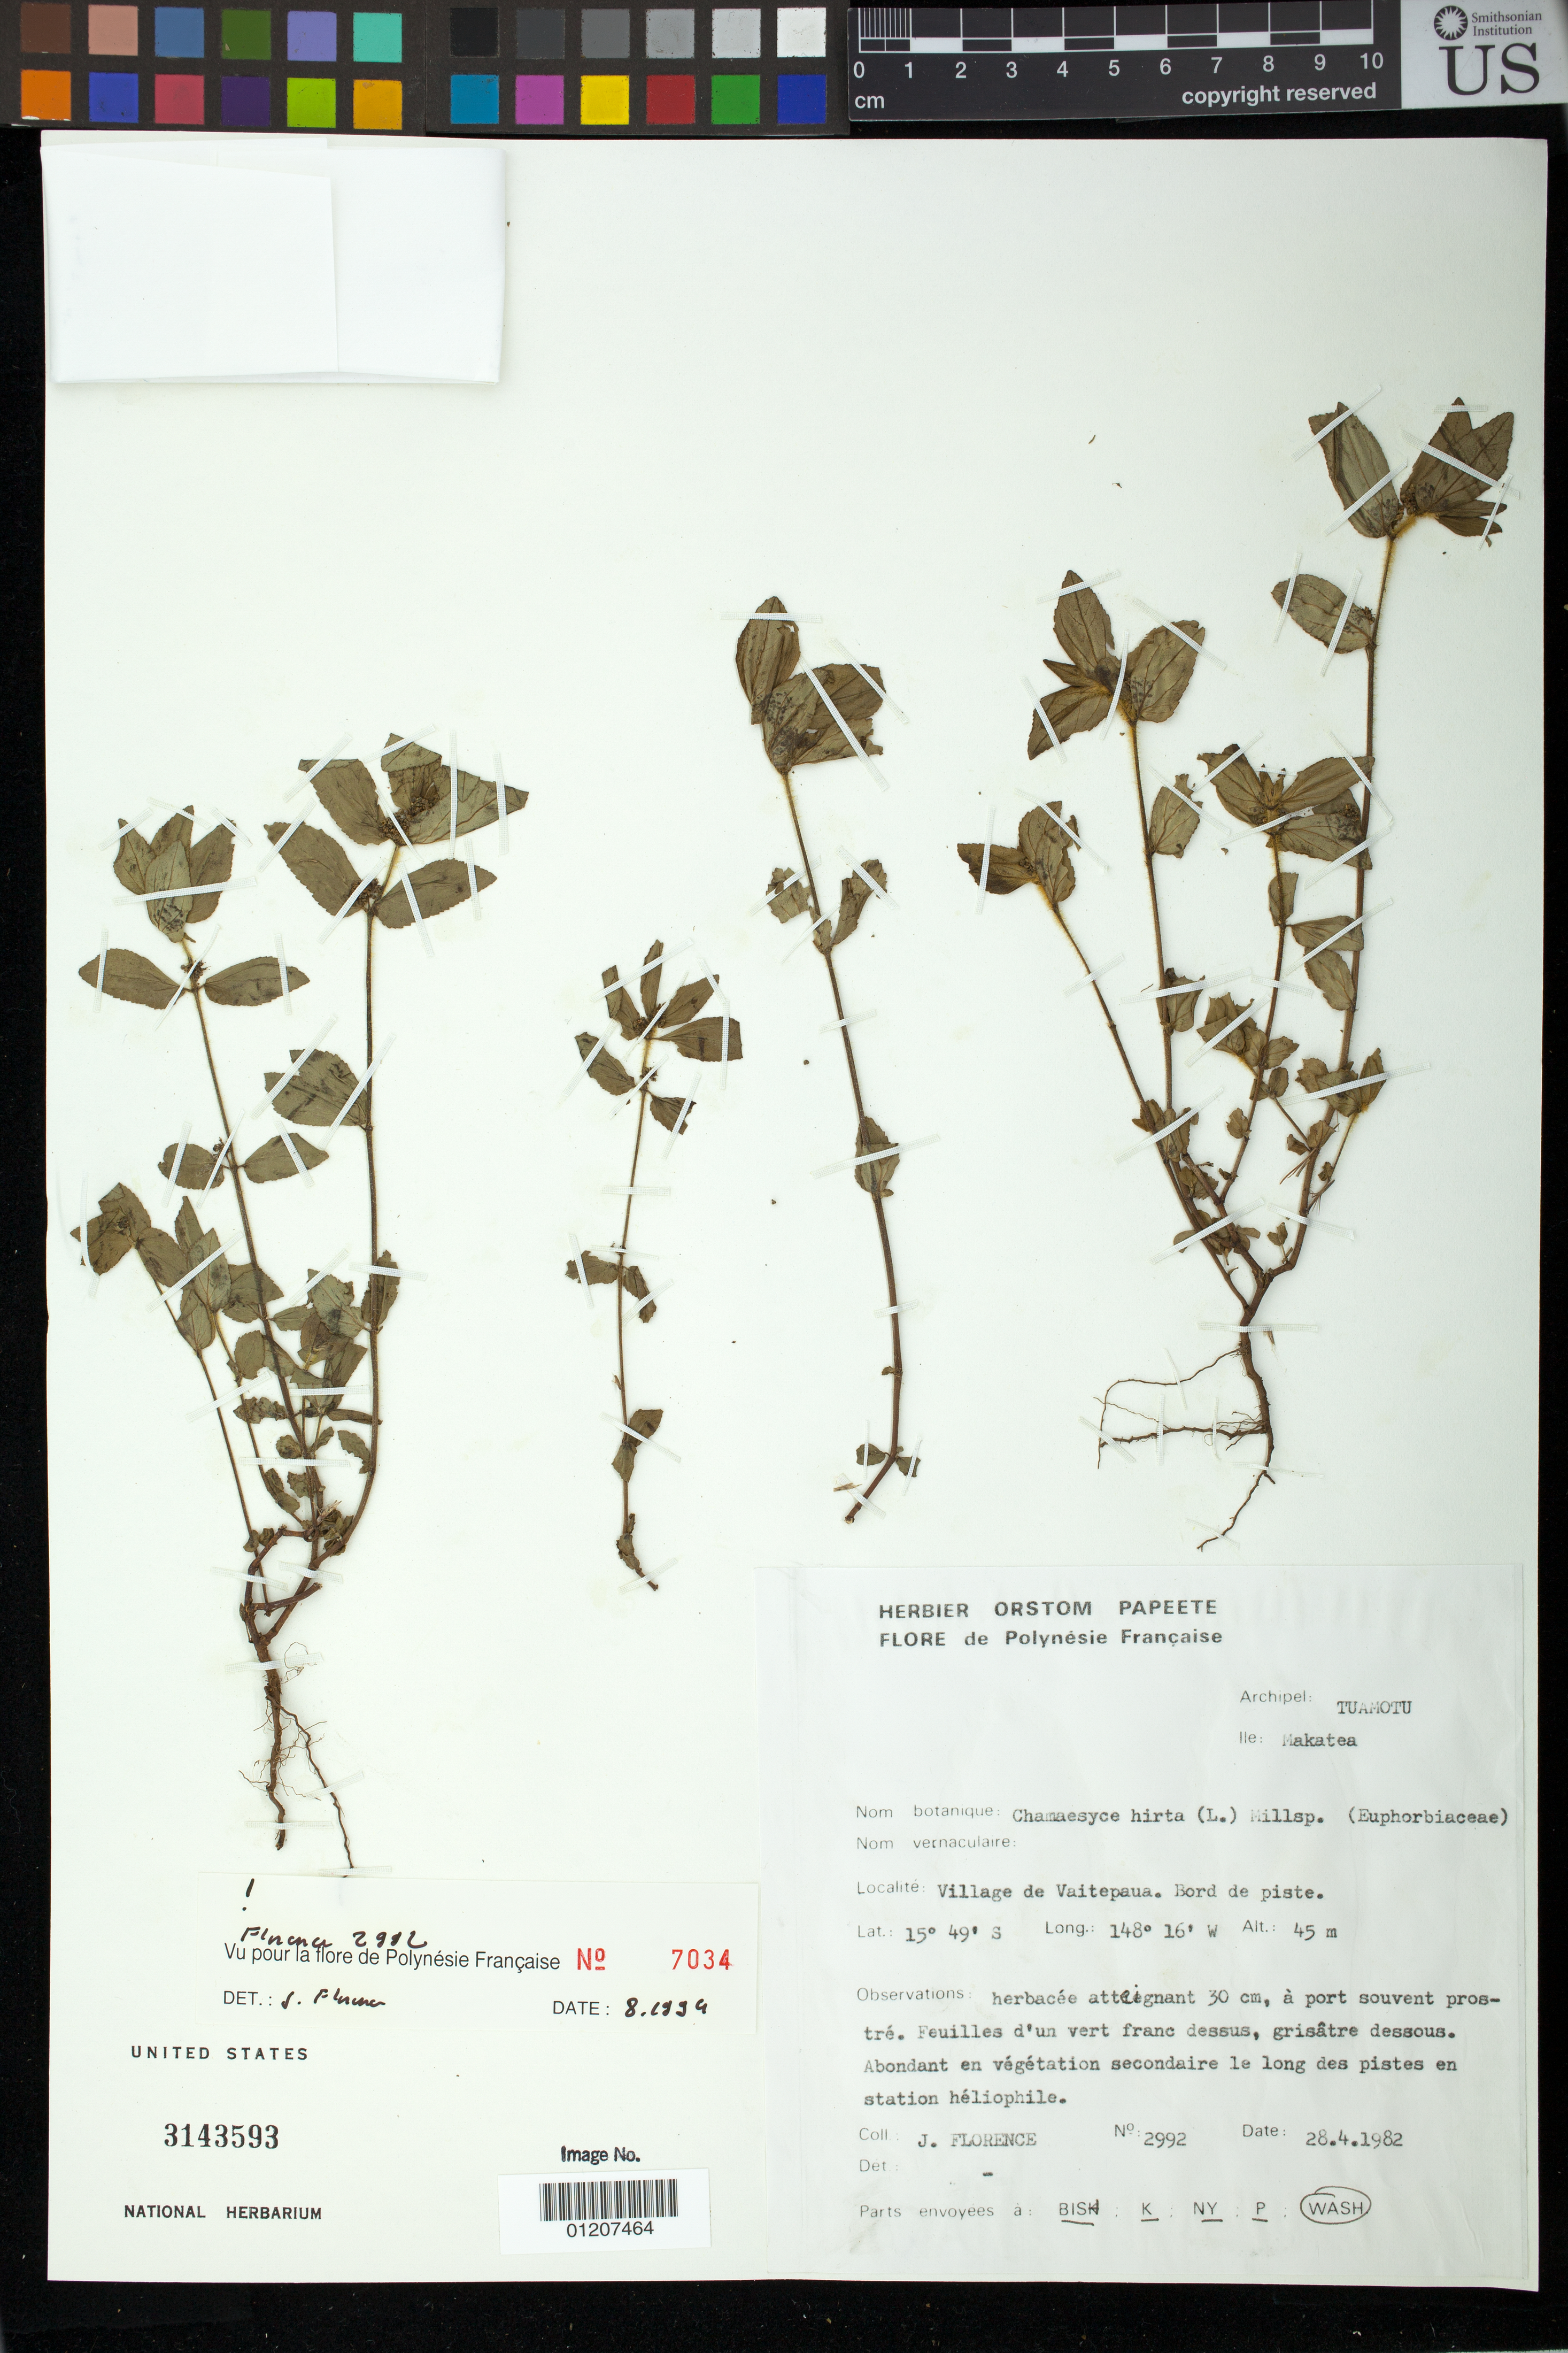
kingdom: Plantae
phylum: Tracheophyta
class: Magnoliopsida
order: Malpighiales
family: Euphorbiaceae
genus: Euphorbia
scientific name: Euphorbia hirta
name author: L.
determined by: Florence, J.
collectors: J. Florence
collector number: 2992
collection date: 1982-04-28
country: French Polynesia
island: Makatea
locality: Village de Vaitepaua. Bord de piste.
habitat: vègètation secondaire le long des pistes en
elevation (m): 45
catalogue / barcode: US 3143593